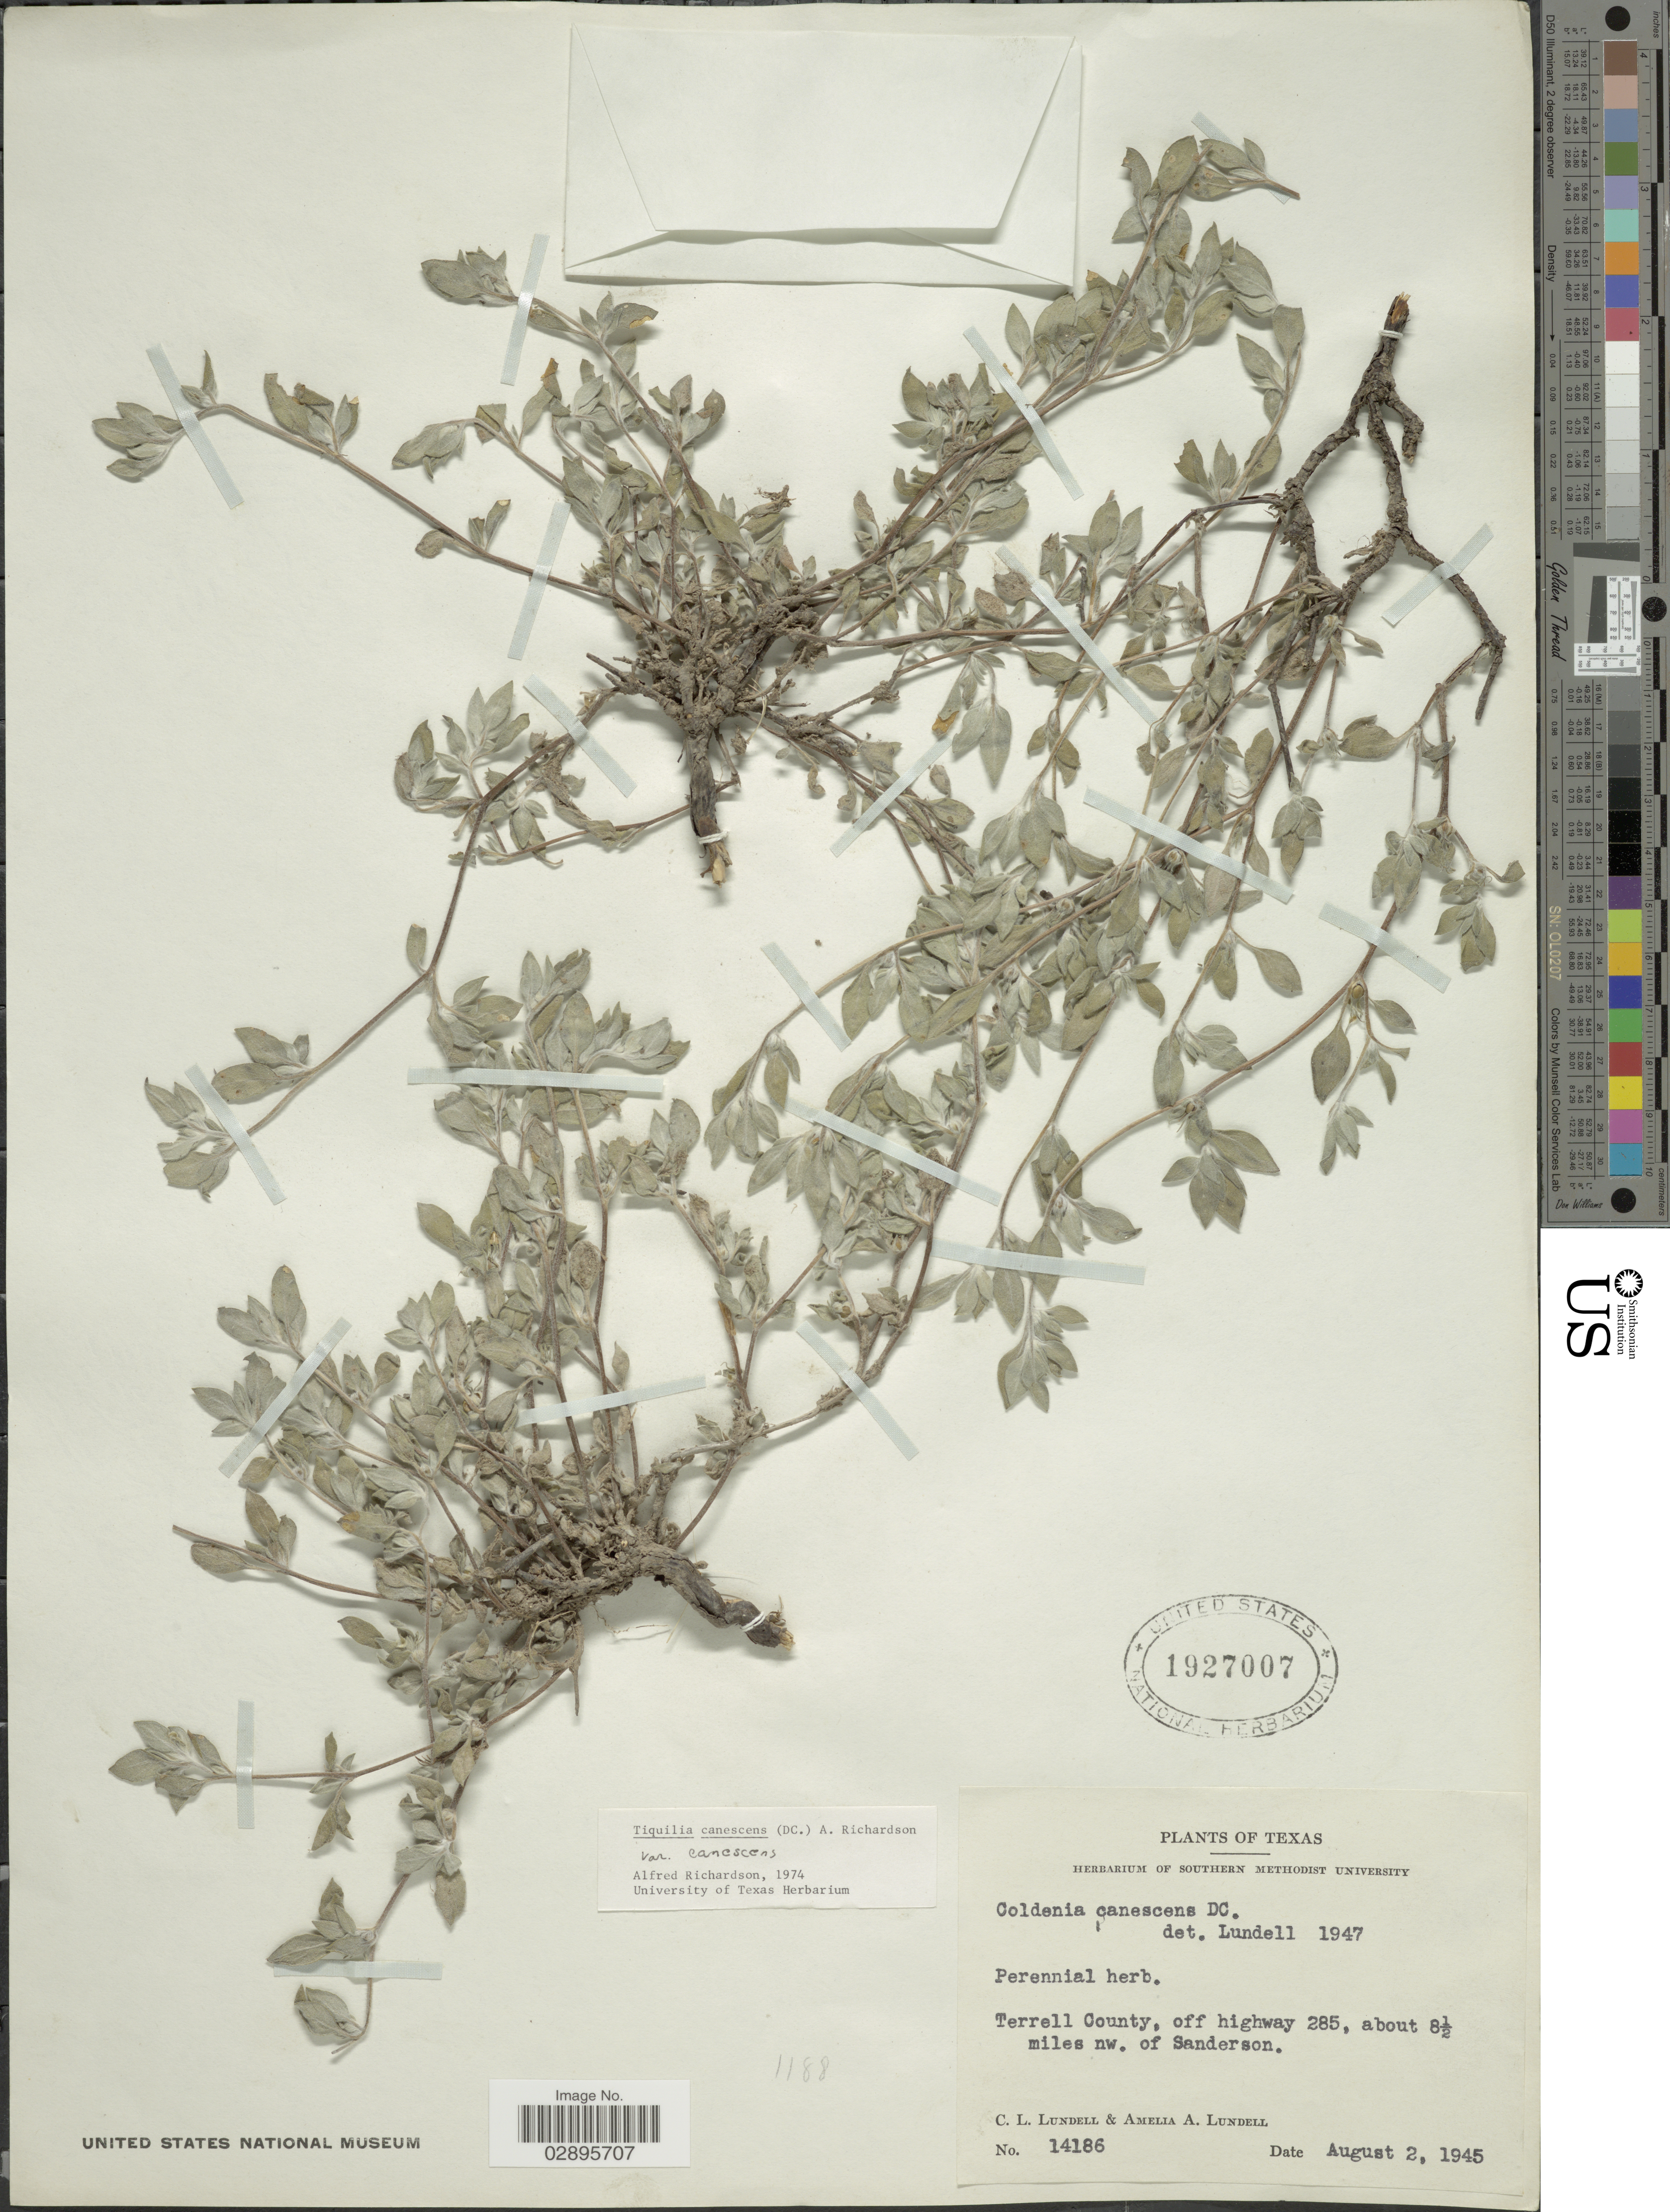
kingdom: Plantae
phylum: Tracheophyta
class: Magnoliopsida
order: Boraginales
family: Ehretiaceae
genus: Tiquilia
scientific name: Tiquilia canescens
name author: (DC.) A.T. Richardson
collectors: C. L. Lundell & A. A. Lundell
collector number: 14186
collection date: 1945-08-02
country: United States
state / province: Texas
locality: Terrell County, off highway 285, about 8½ miles nw. of Sanderson.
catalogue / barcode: US 1927007